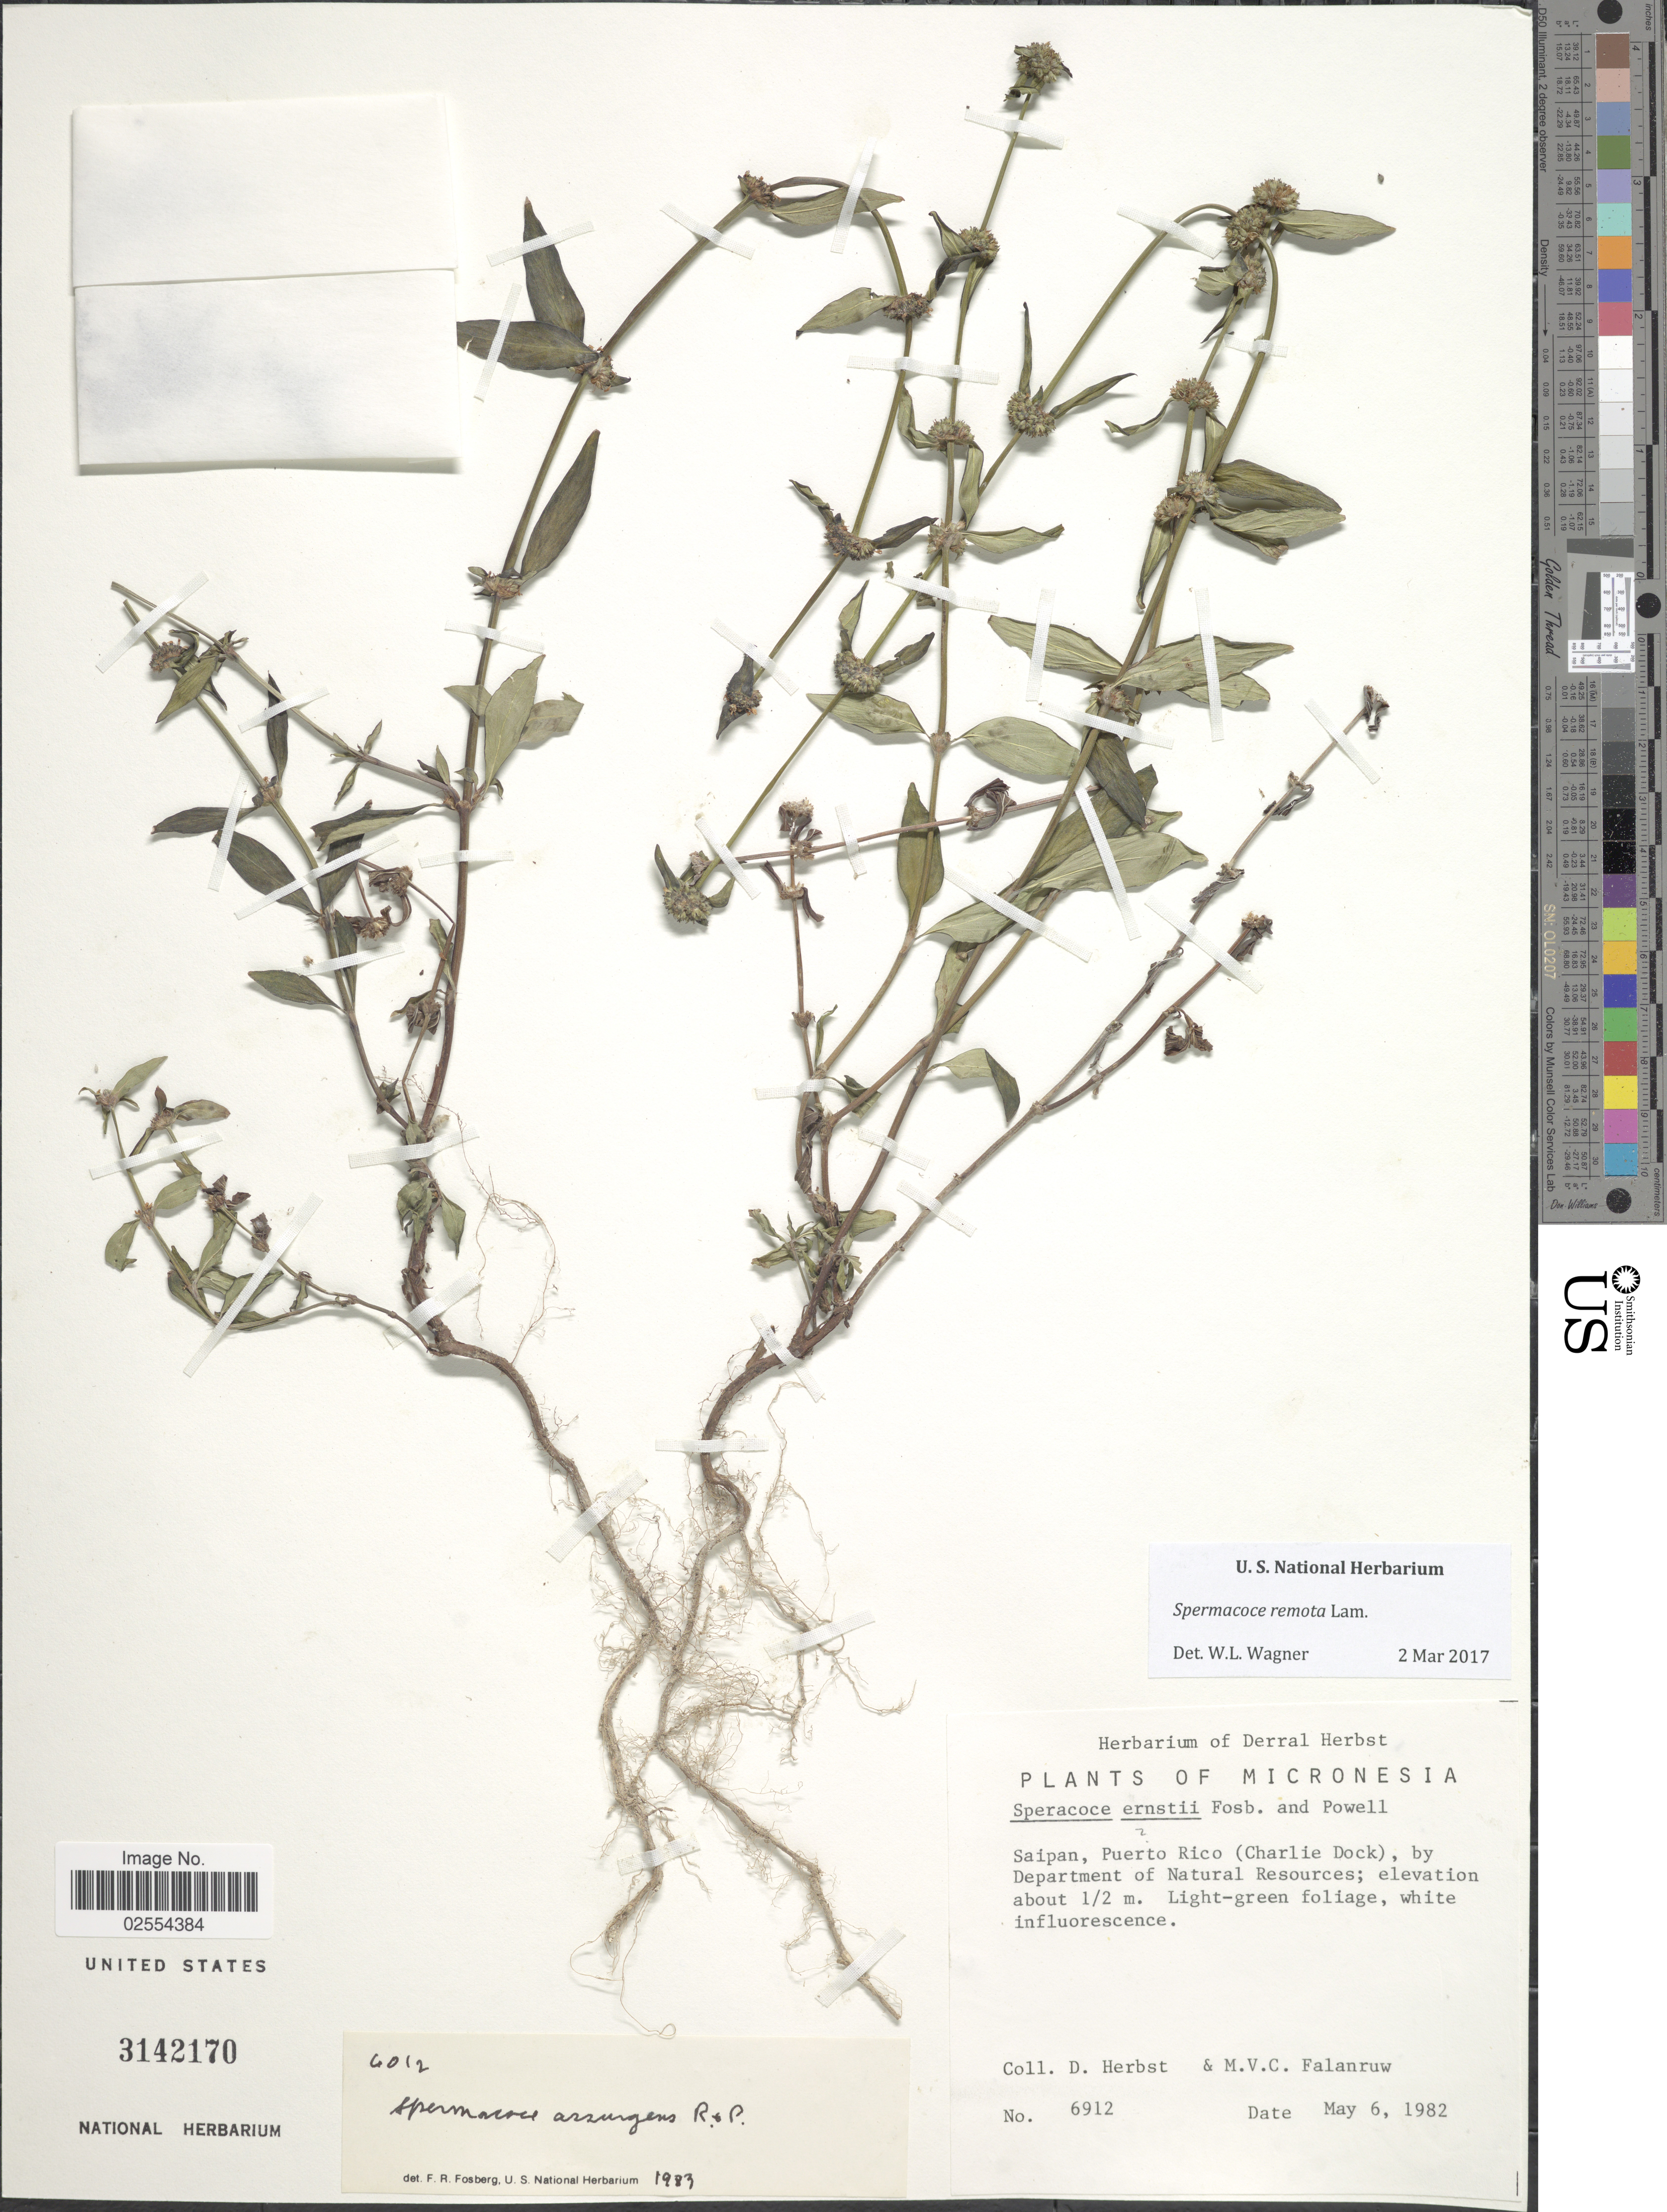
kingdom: Plantae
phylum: Tracheophyta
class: Magnoliopsida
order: Gentianales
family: Rubiaceae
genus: Spermacoce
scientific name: Spermacoce remota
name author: Lam.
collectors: D. Herbst & M. V. Falanruw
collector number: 6912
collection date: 1982-05-06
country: Northern Mariana Islands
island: Saipan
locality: Micronesia, Saipan, Puerto Rico (Charlie Dock), by Department of Natural Resources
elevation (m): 0.5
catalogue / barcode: US 3142170